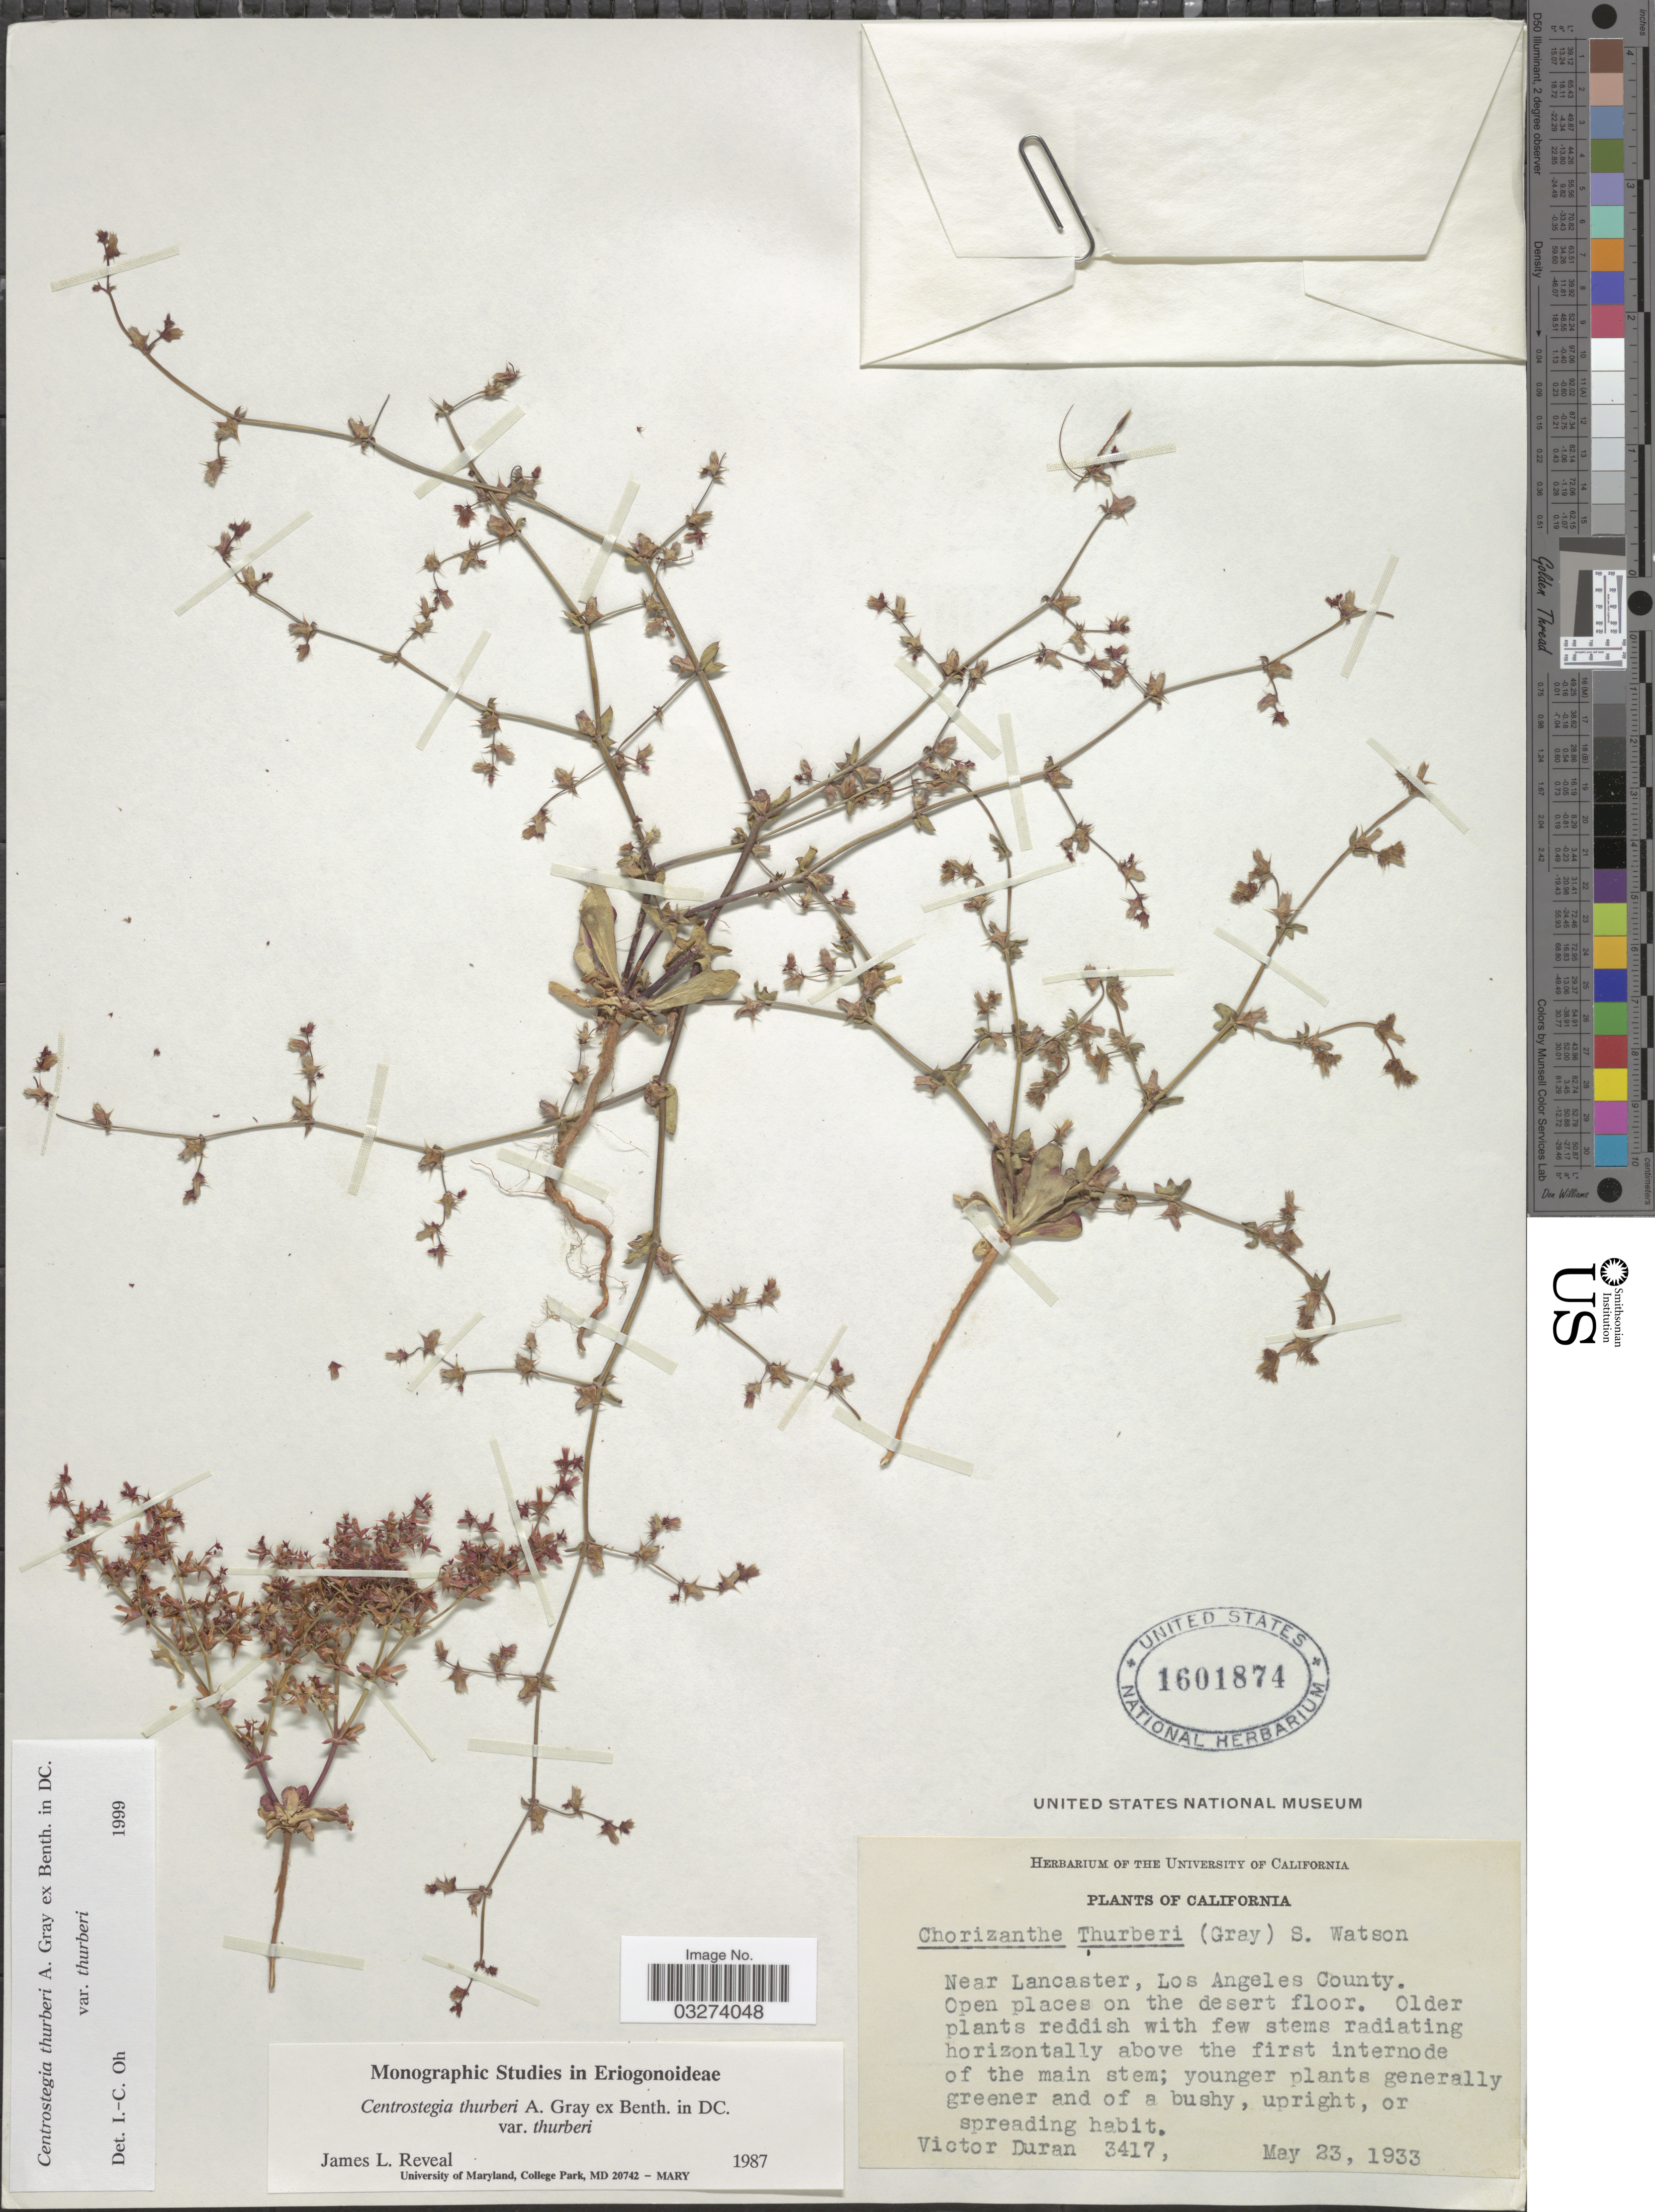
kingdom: Plantae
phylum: Tracheophyta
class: Magnoliopsida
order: Caryophyllales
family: Polygonaceae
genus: Centrostegia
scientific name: Centrostegia thurberi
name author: A. Gray ex Benth.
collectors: V. Duran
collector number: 3417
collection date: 1933-05-23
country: United States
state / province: California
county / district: Los Angeles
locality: Near Lancaster, Los Angeles County.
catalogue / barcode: US 1601874